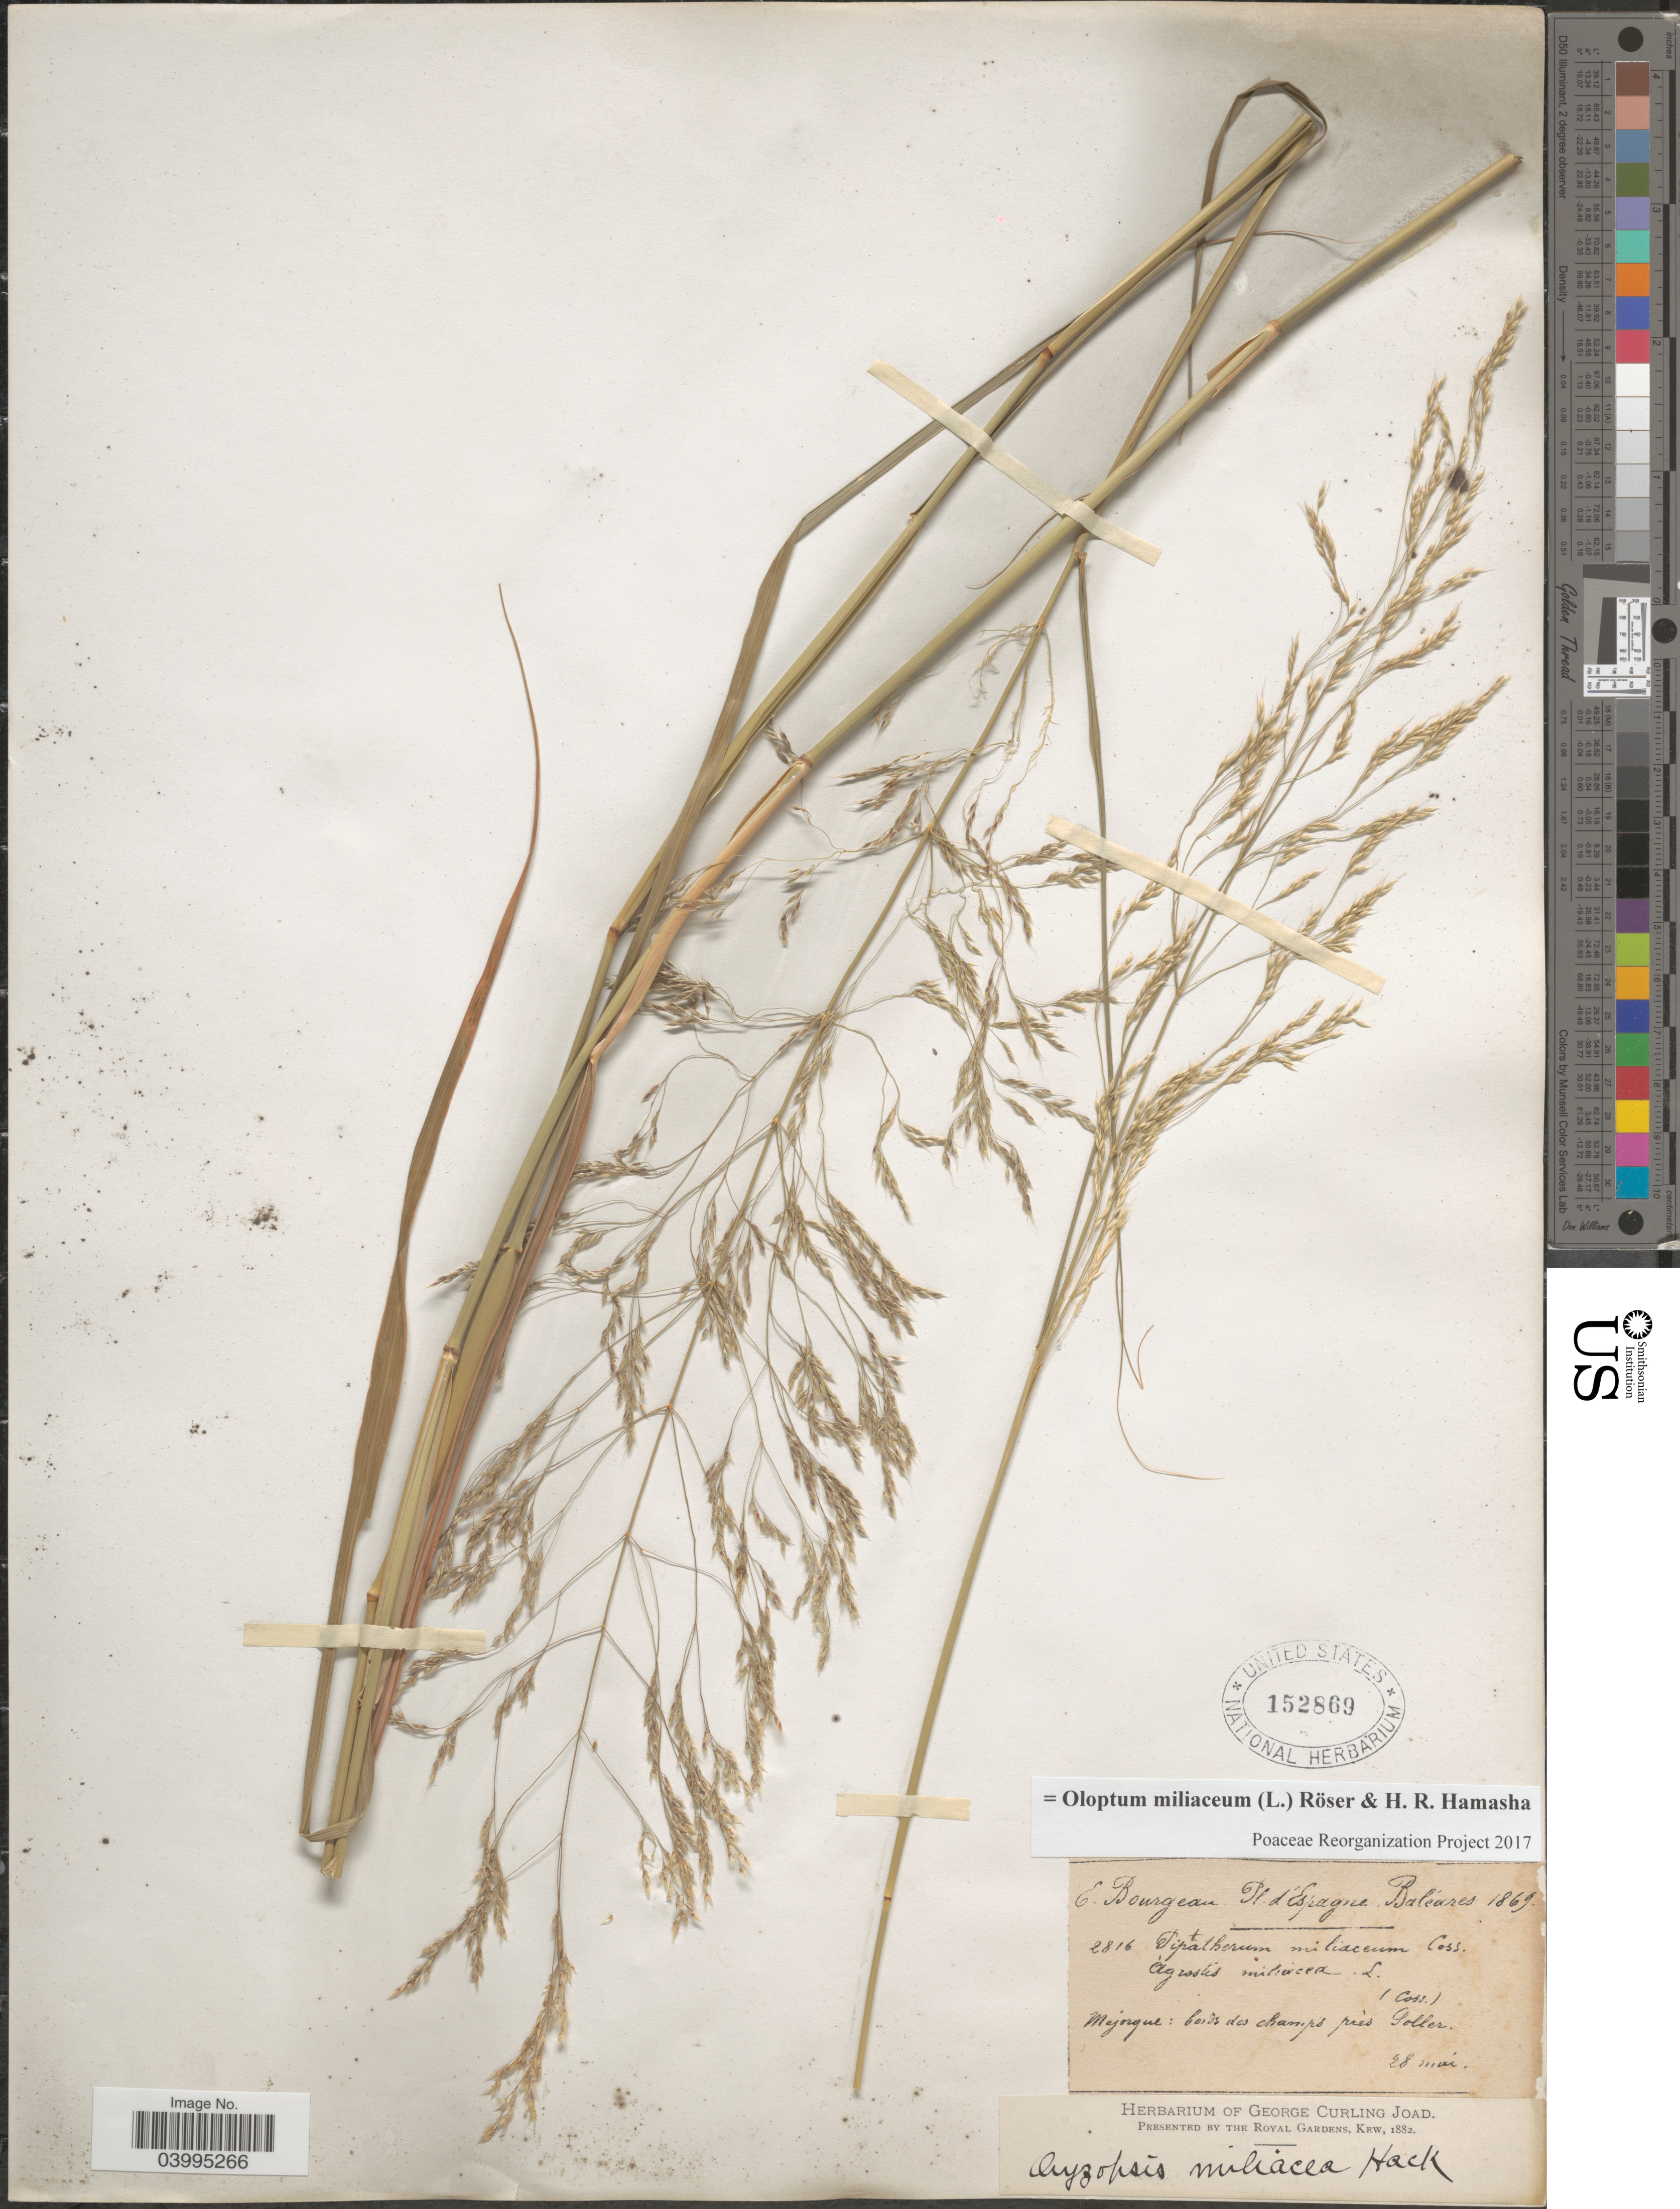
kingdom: Plantae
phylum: Tracheophyta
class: Liliopsida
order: Poales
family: Poaceae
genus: Oloptum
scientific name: Oloptum miliaceum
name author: Röser & H. R. Hamasha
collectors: E. Bourgeau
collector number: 2816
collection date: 1869-05-28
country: Spain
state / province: Islas Baleares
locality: D' Espagne. Baléares. Mejorque: bords des champs près Goller.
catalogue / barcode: US 152869